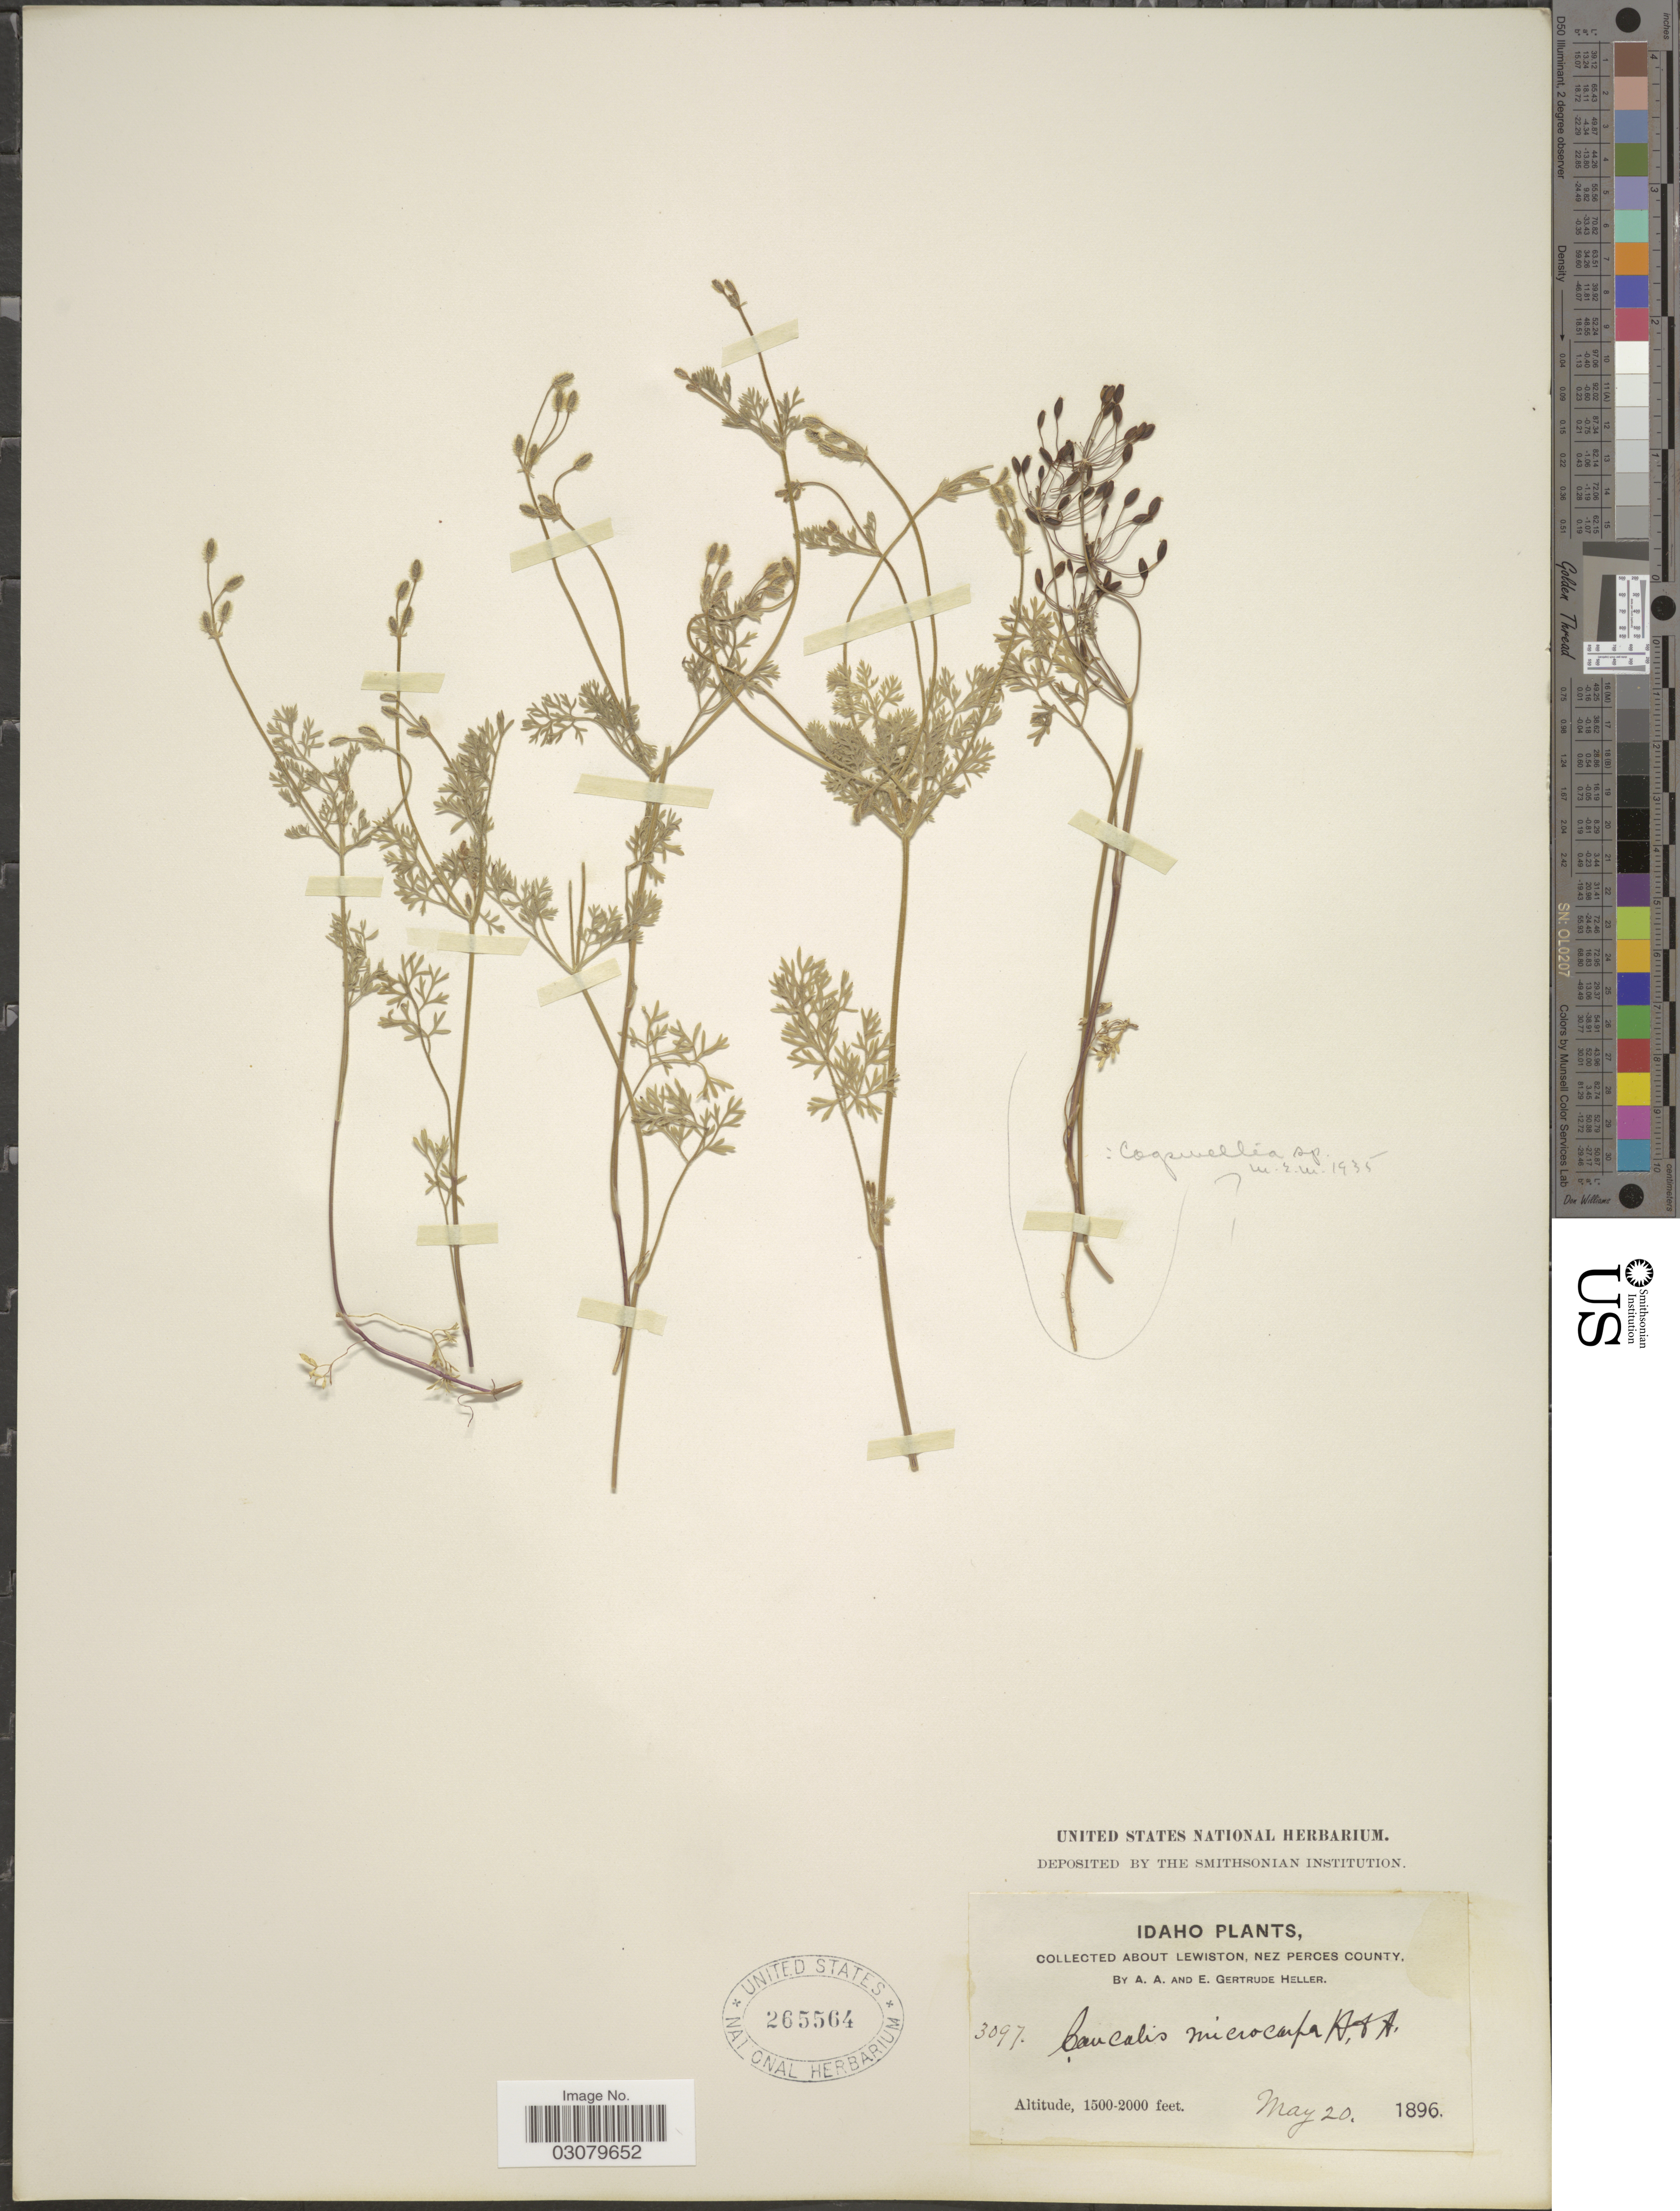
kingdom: Plantae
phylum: Tracheophyta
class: Magnoliopsida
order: Apiales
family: Apiaceae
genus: Caucalis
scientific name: Caucalis microcarpa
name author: Hook. & Arn.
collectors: A. A. Heller & E. G. Heller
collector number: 3097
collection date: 1896-05-20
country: United States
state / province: Idaho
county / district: Nez Perce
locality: About Lewiston.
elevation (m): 457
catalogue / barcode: US 265564